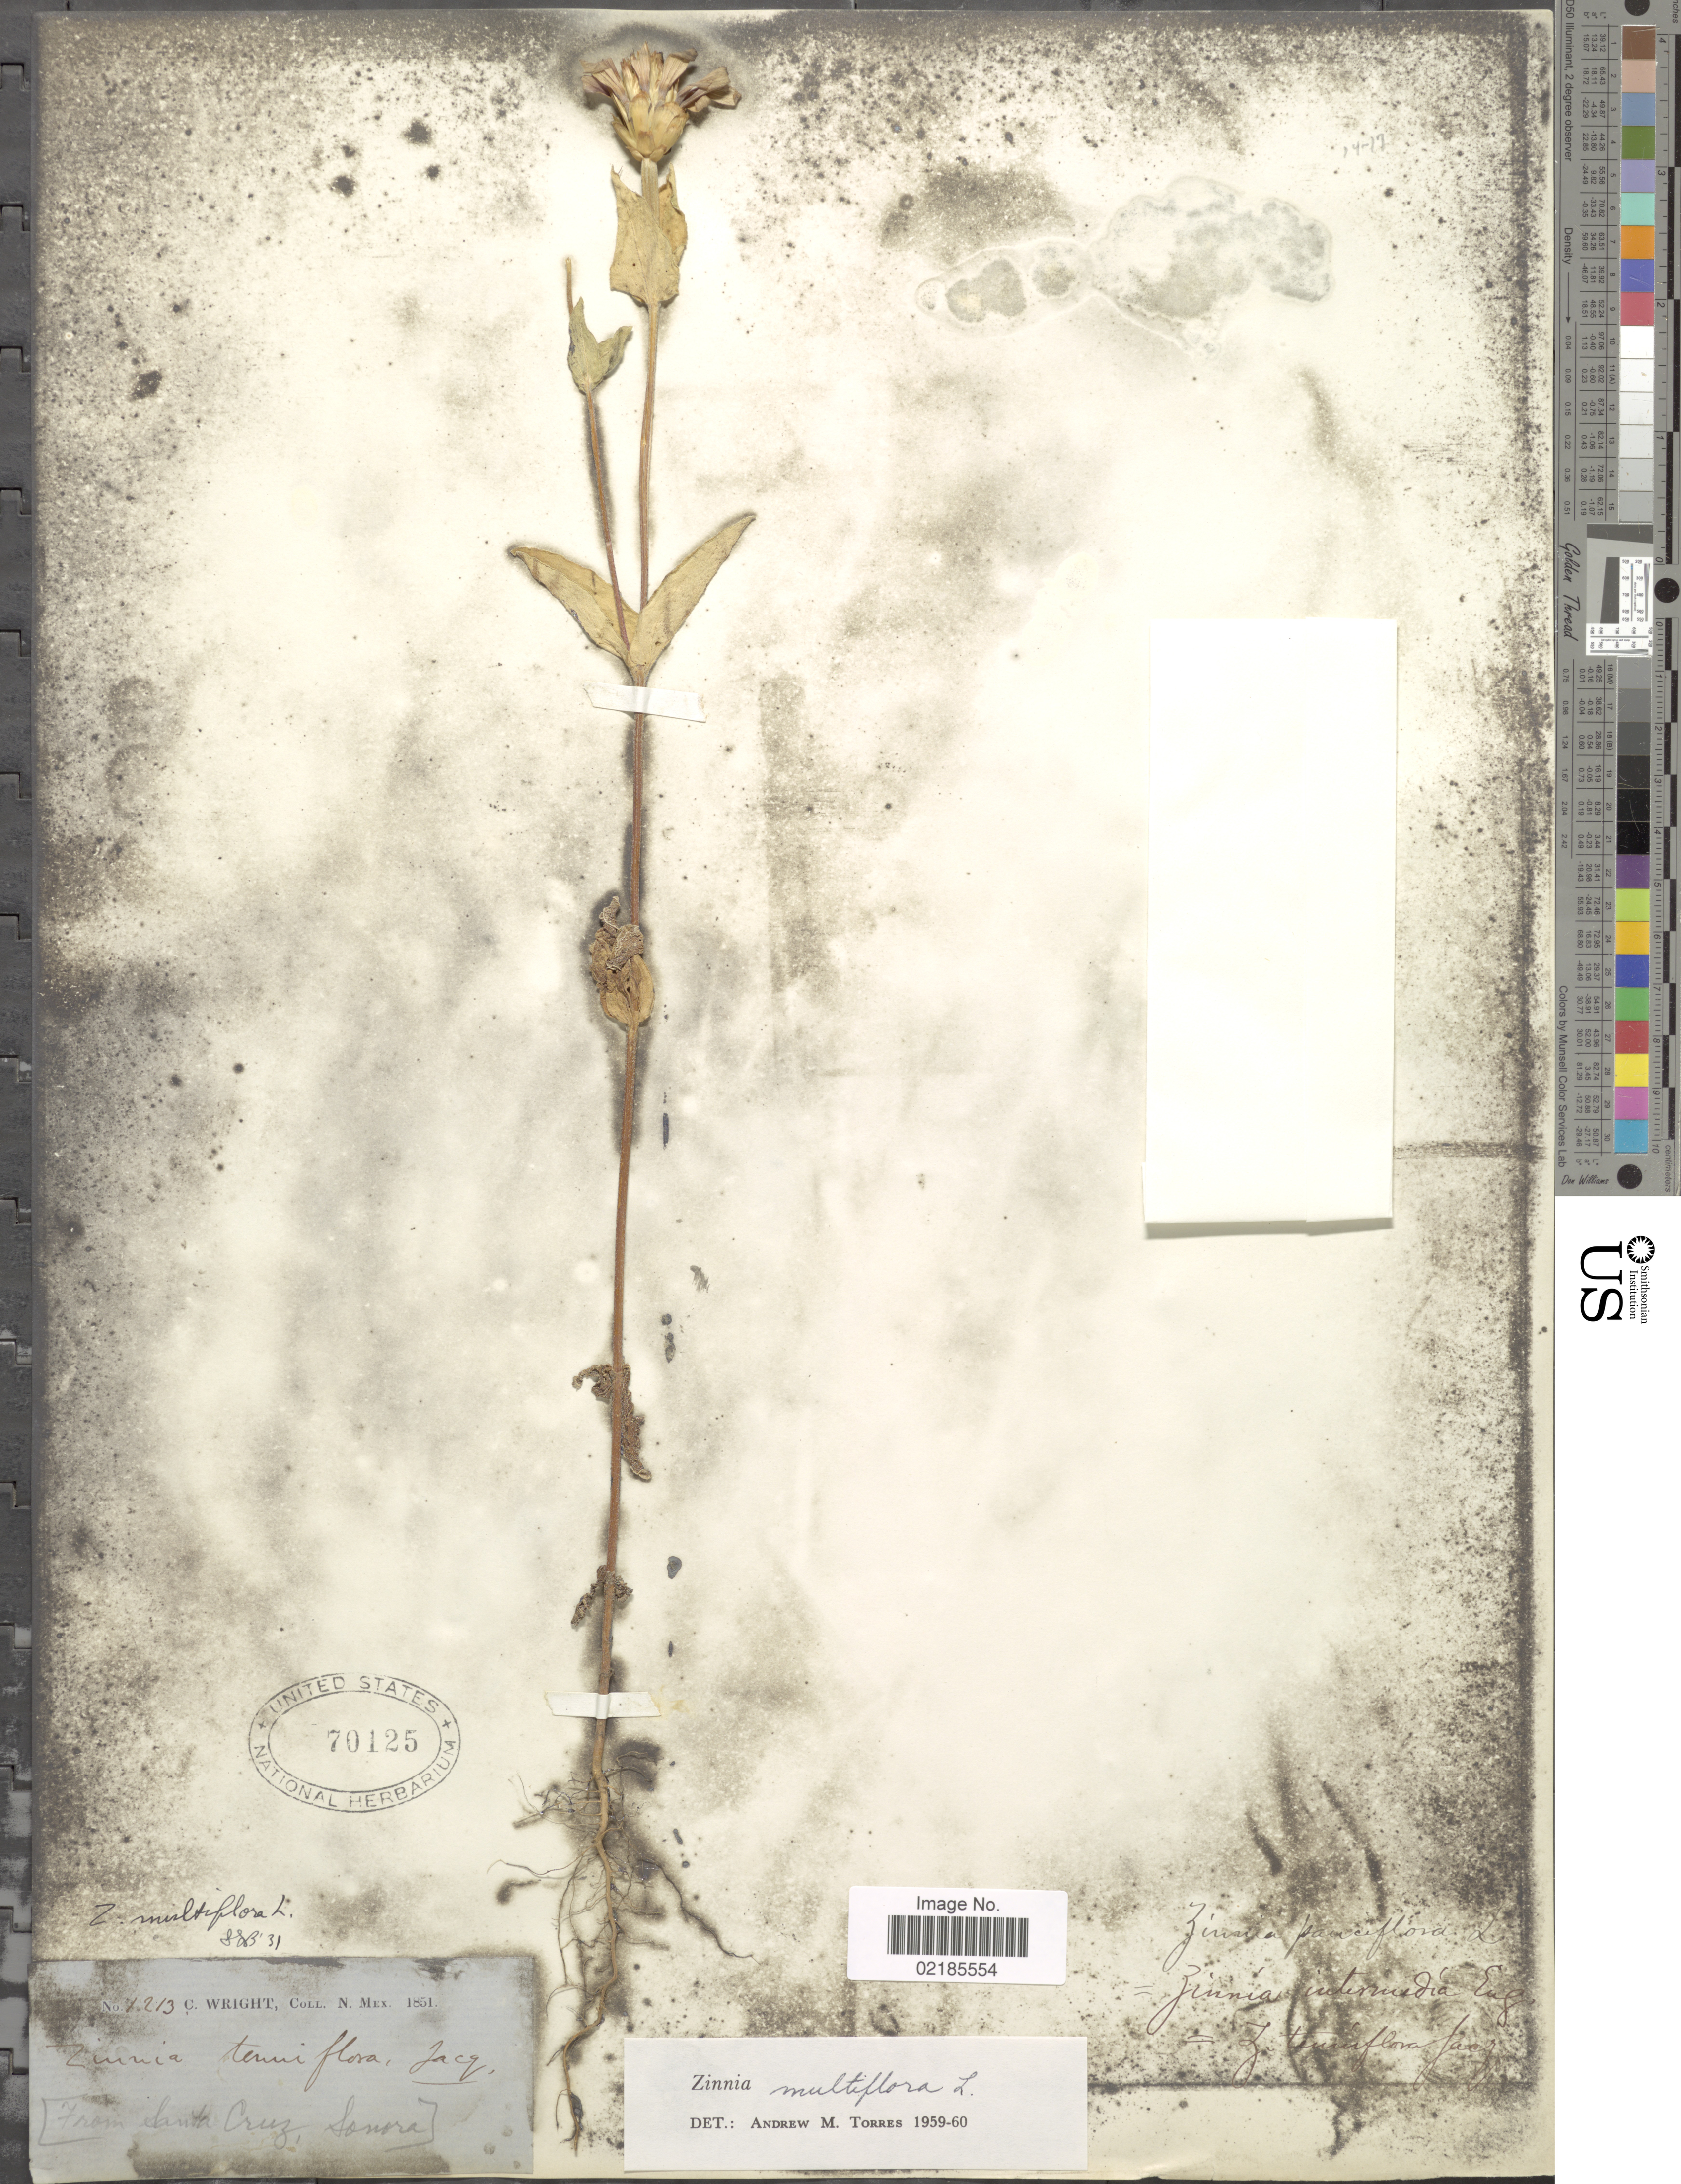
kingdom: Plantae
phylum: Tracheophyta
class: Magnoliopsida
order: Asterales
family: Asteraceae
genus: Zinnia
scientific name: Zinnia peruviana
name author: (L.) L.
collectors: C. Wright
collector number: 4213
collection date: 1851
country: Mexico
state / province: Sonora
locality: N. Mex., Santa Cruz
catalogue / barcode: US 70125